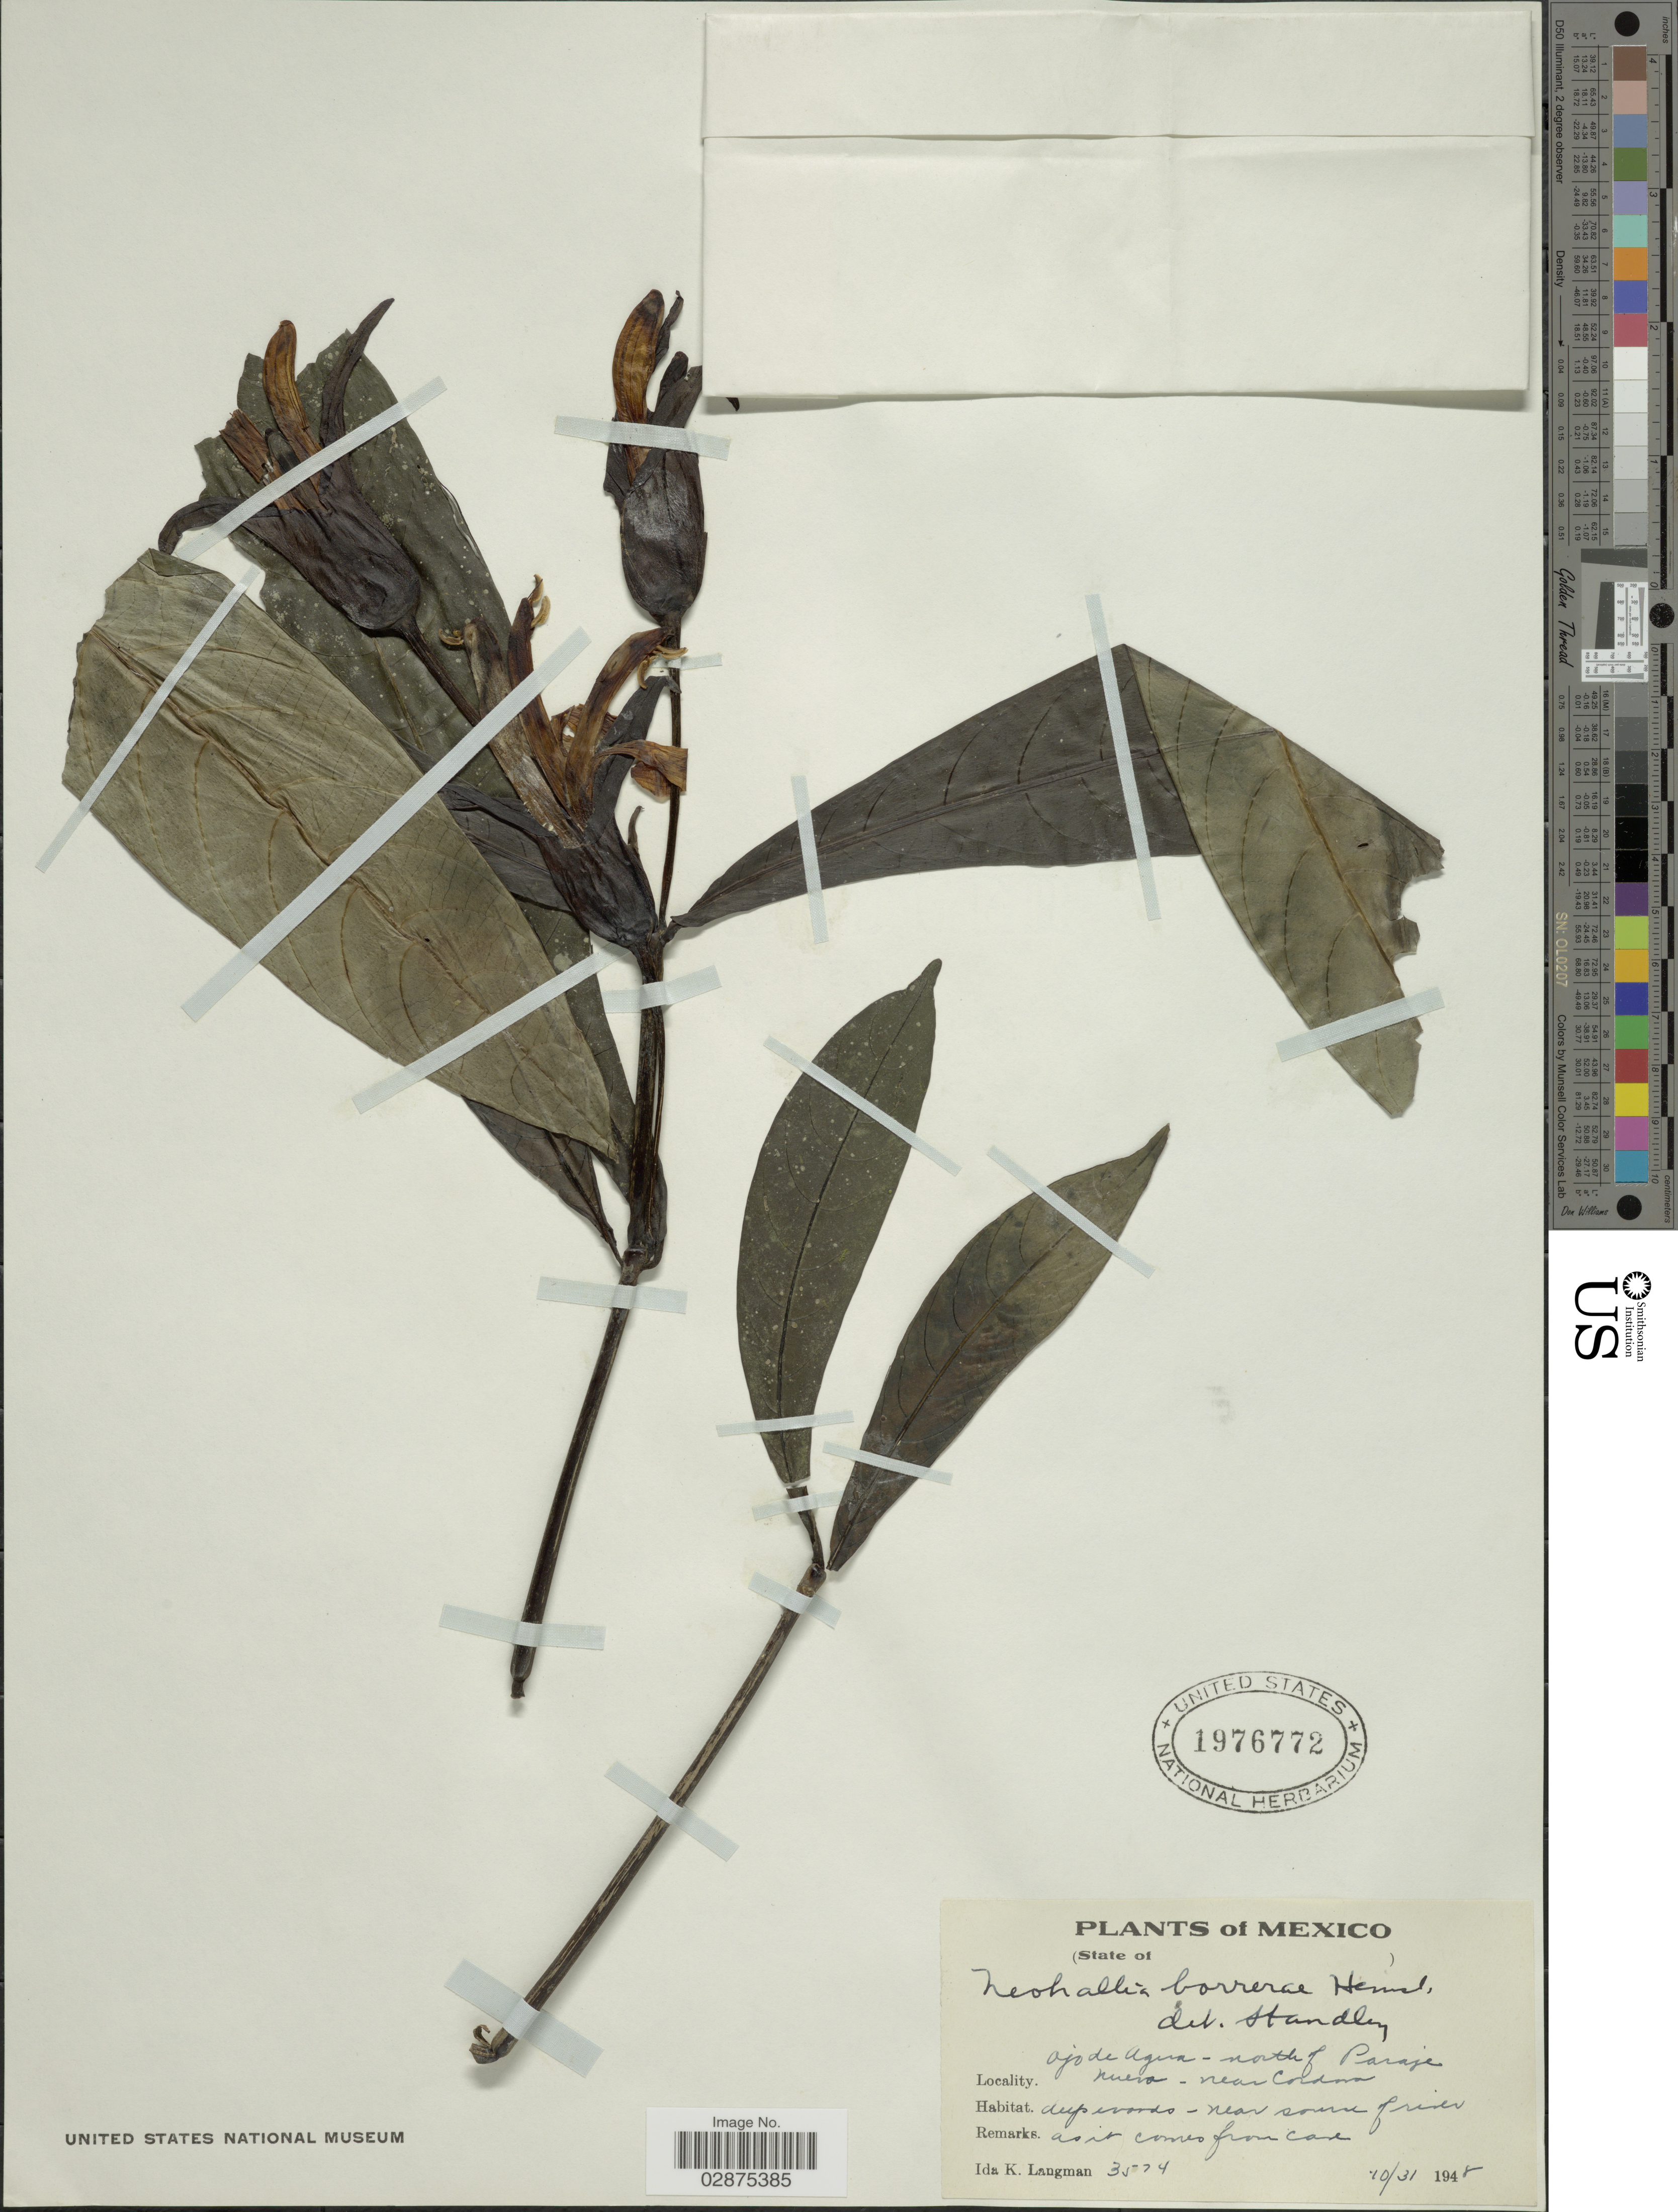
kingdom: Plantae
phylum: Tracheophyta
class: Magnoliopsida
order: Lamiales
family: Acanthaceae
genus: Neohallia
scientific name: Neohallia borrerae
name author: Hemsl.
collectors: I. K. Langman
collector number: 3574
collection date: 1948-10-31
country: Mexico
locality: Ojo de Agua - north of Paraje nueva - near Colama.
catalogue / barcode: US 1976772